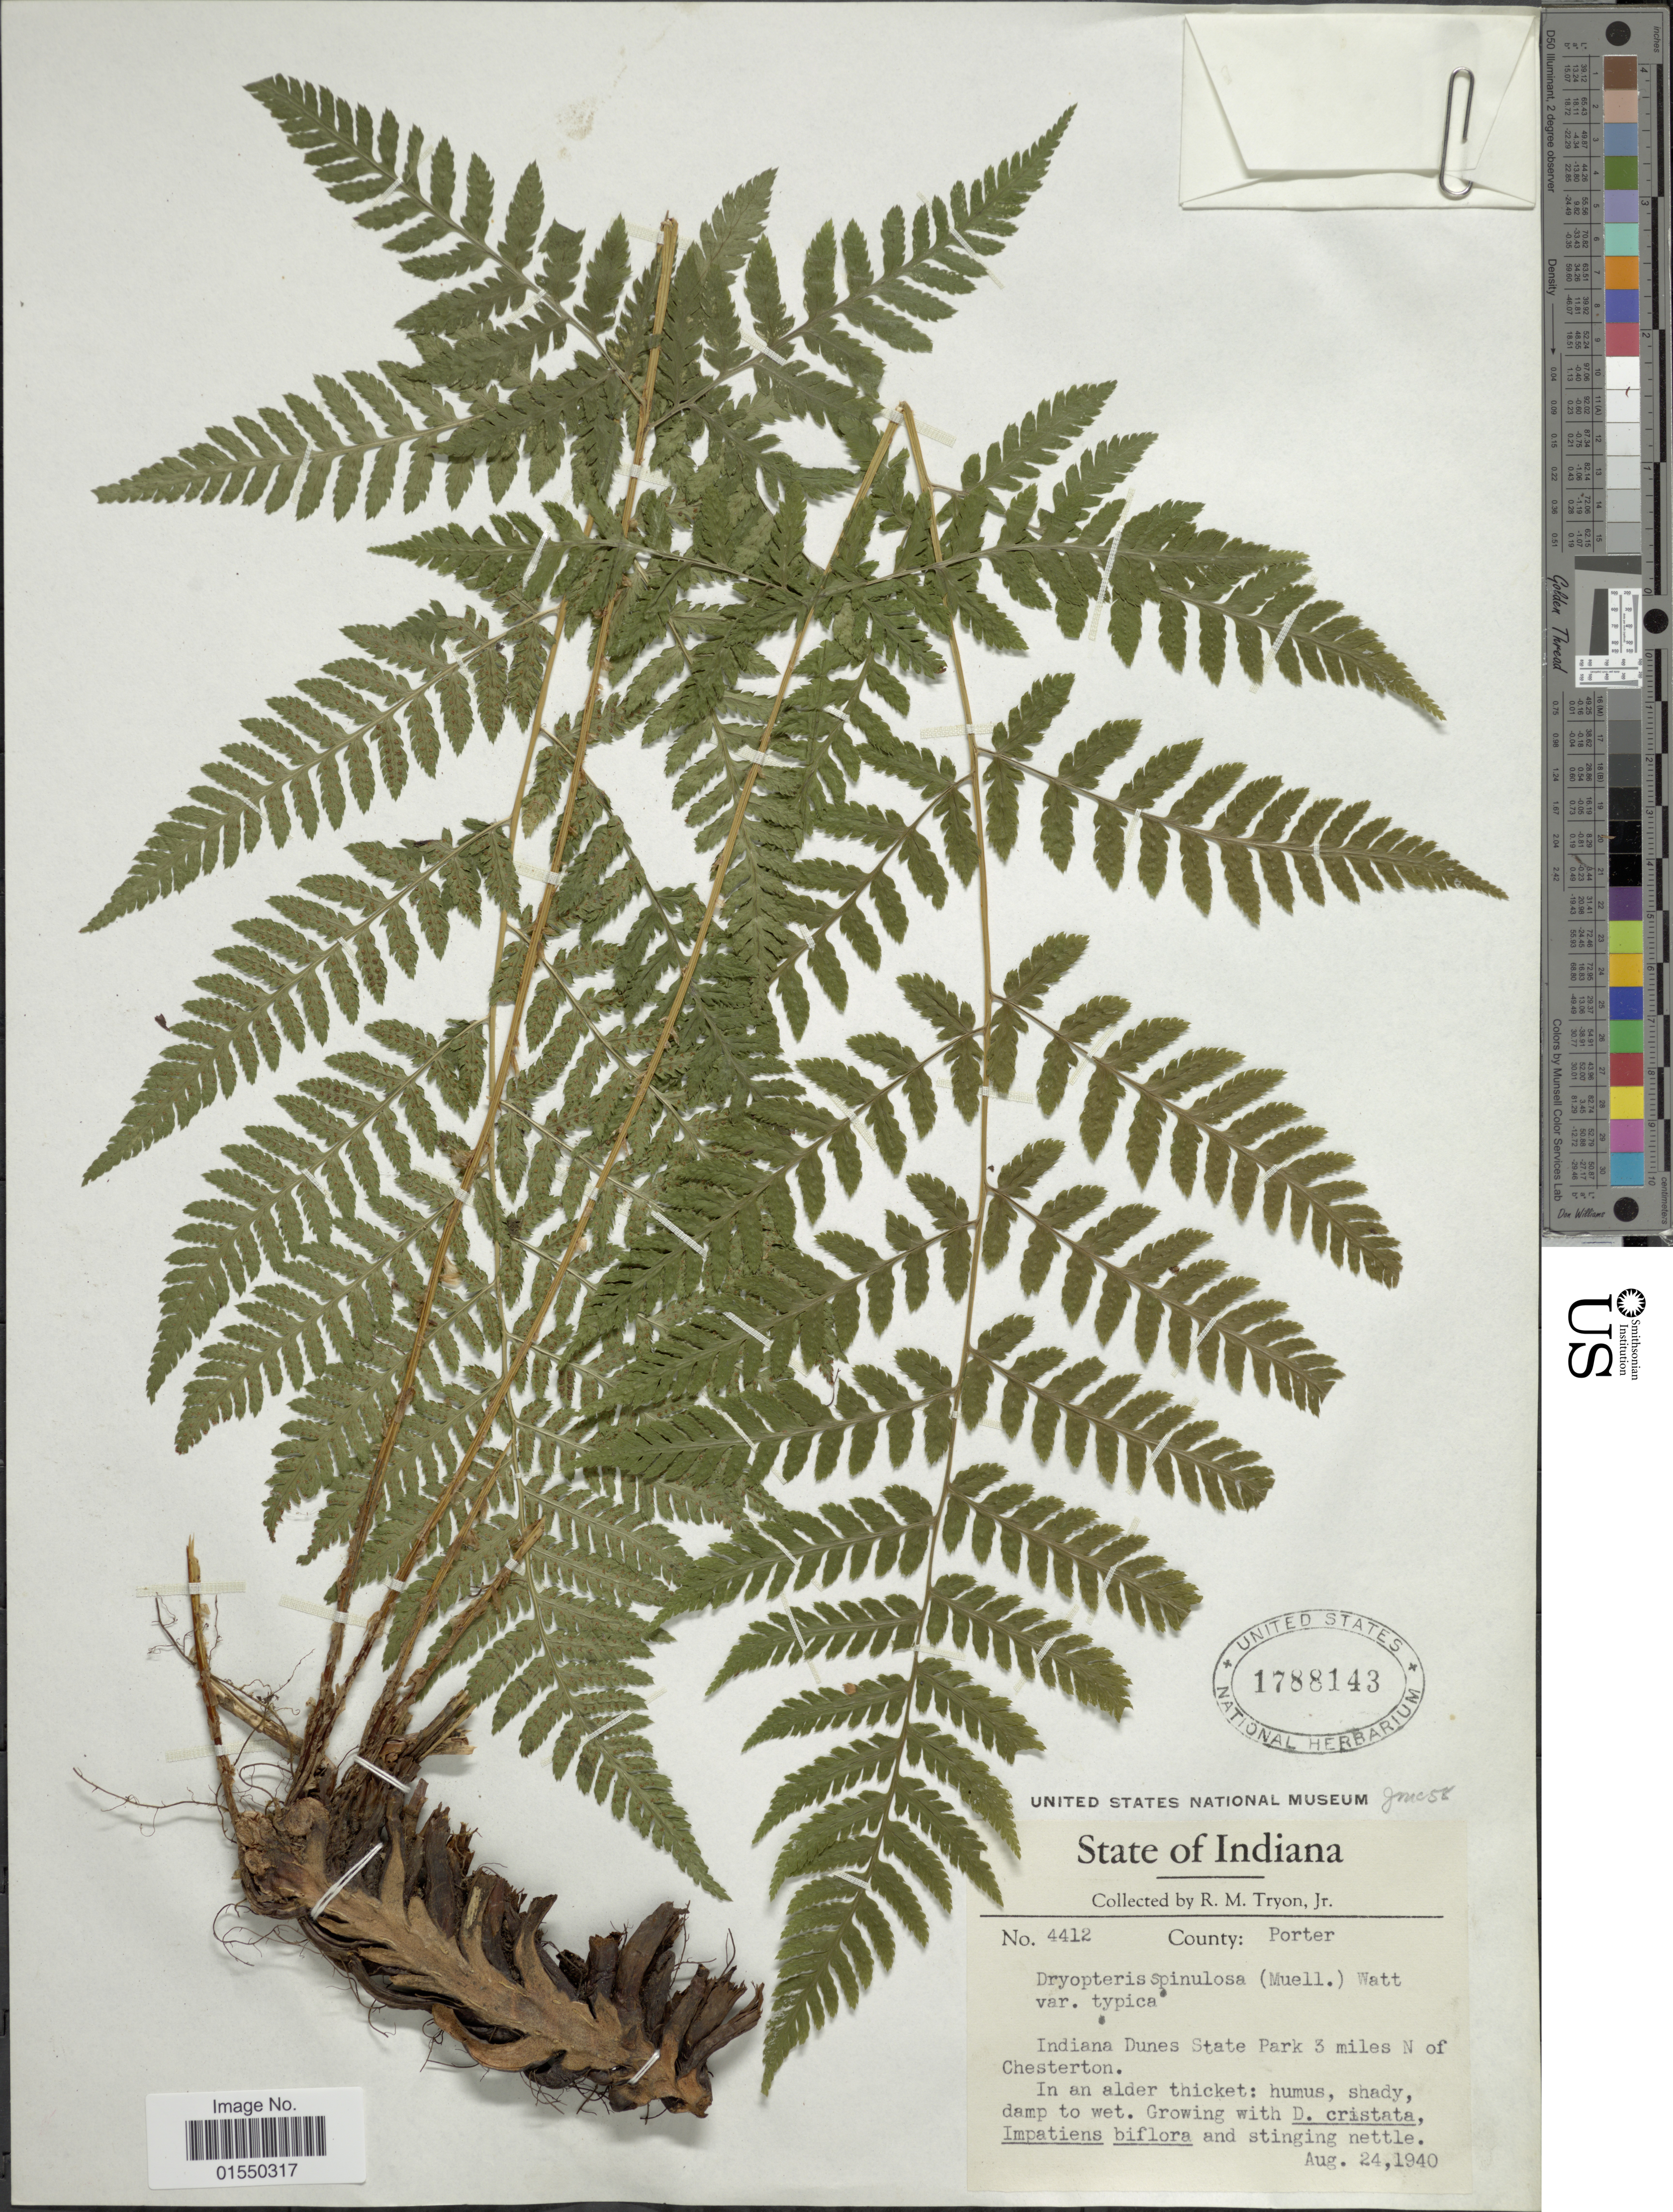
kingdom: Plantae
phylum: Tracheophyta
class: Polypodiopsida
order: Polypodiales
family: Dryopteridaceae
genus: Dryopteris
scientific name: Dryopteris carthusiana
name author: (Villars) H.P. Fuchs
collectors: R. M. Tryon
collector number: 4412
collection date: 1940-08-24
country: United States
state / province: Indiana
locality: County Porter, Indiana Dunes State Park 3 miles N of Chesterton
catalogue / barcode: US 1788143